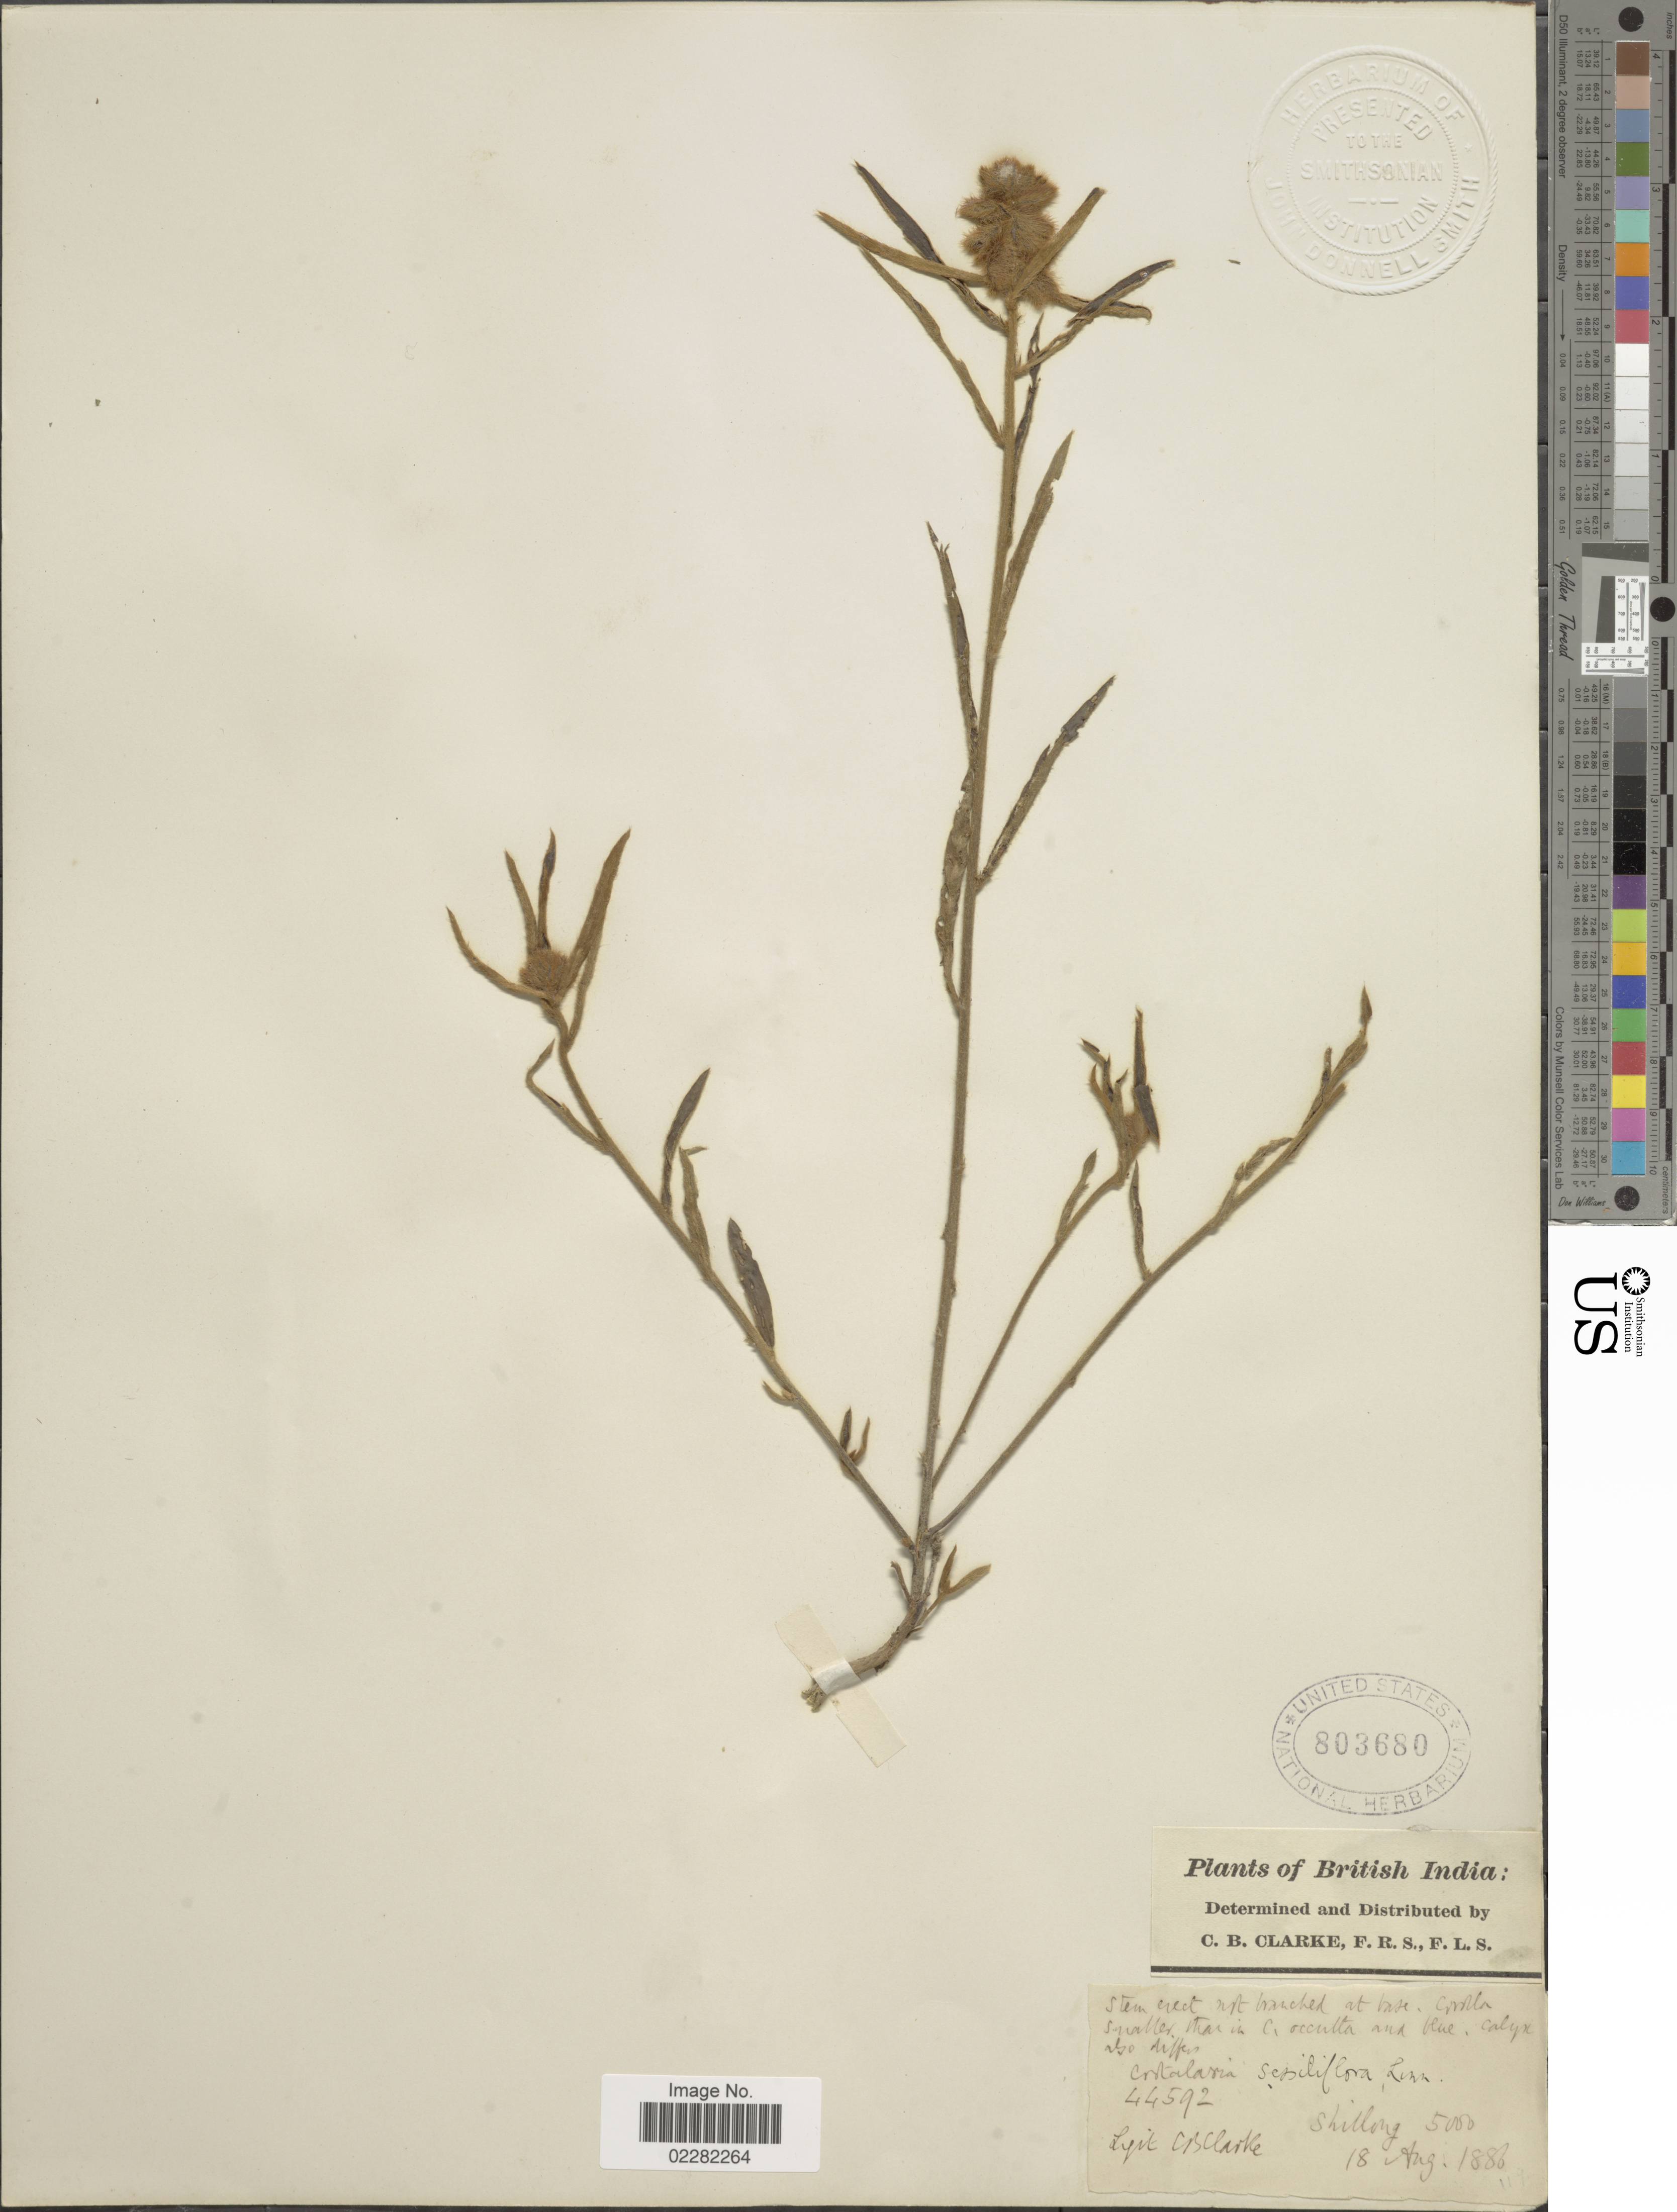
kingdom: Plantae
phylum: Tracheophyta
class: Magnoliopsida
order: Fabales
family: Fabaceae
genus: Crotalaria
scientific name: Crotalaria sessilifolia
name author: L.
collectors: C. B. Clarke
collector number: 44592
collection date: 1886-08-18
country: India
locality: British India. Shillong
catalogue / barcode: US 803680